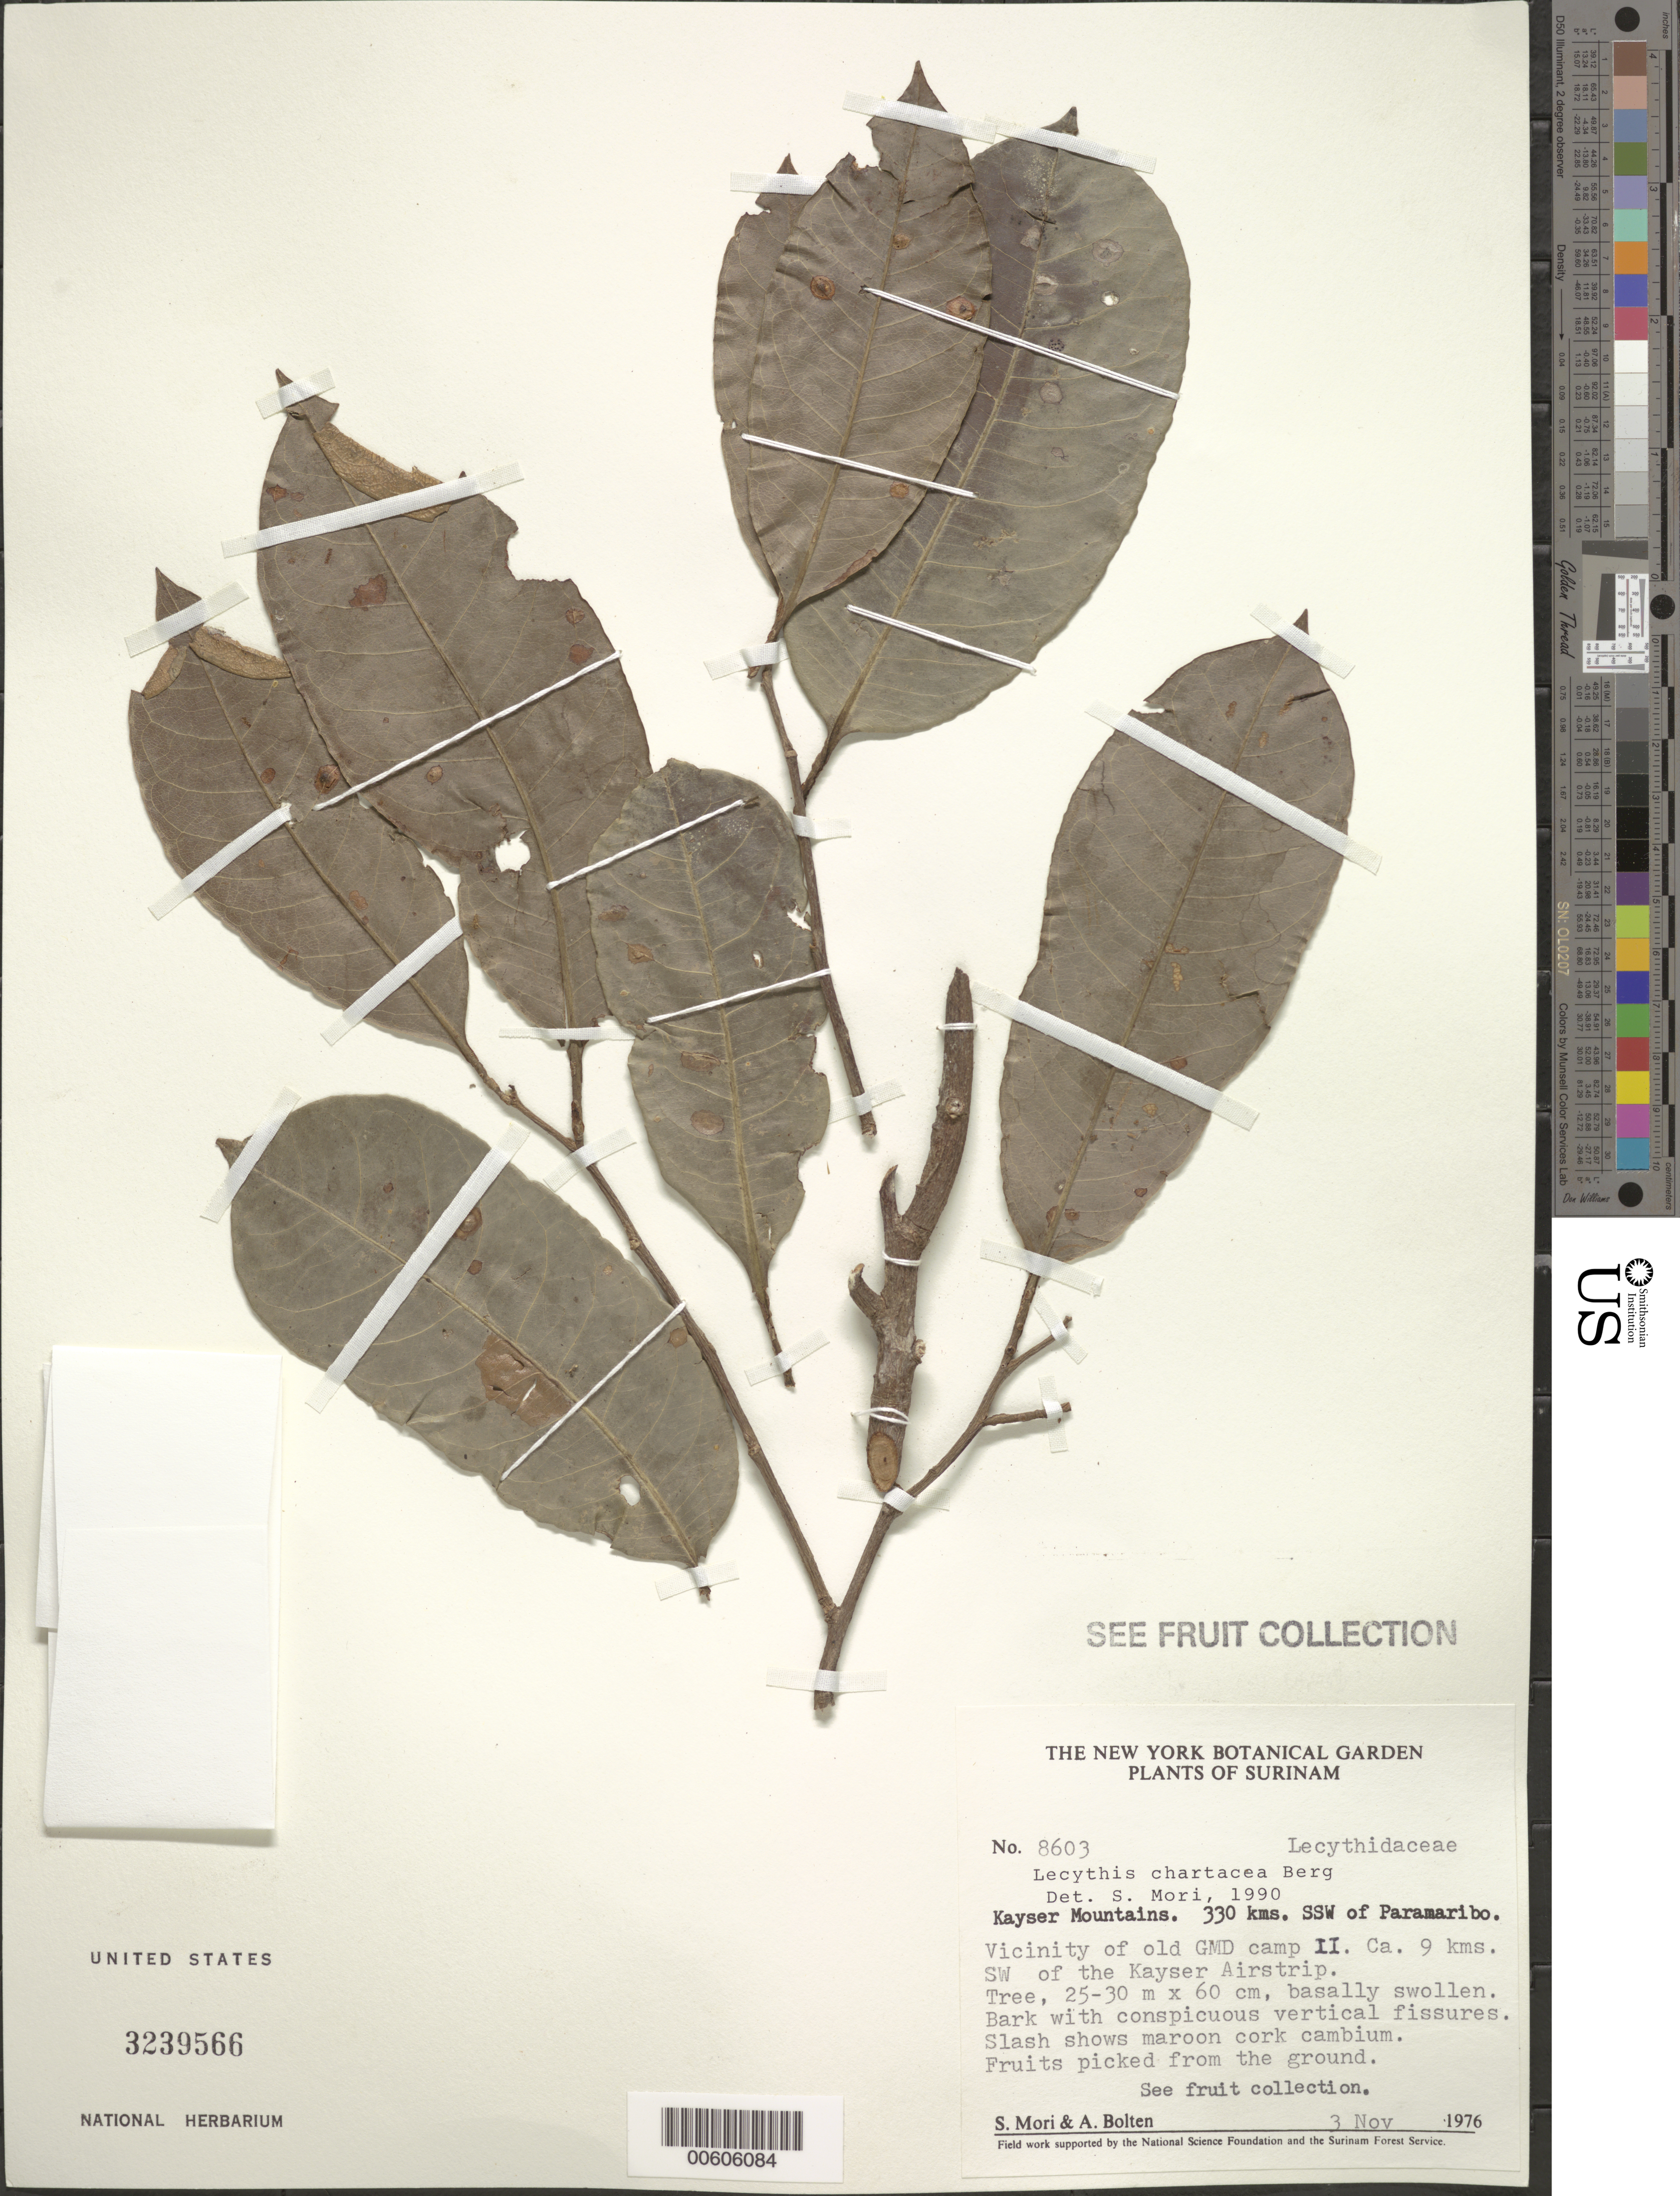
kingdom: Plantae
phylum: Tracheophyta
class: Magnoliopsida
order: Ericales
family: Lecythidaceae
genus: Lecythis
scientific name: Lecythis chartacea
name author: O. Berg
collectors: S. Mori & A. Bolten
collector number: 8603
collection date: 1976-11-03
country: Suriname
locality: Kayser Mountains. 330 Kms. SSW of Paramaribo. Vicinity of old GMD camp II. Ca. 9 kms. SW of the Kayser Airstrip.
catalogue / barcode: US 3239566